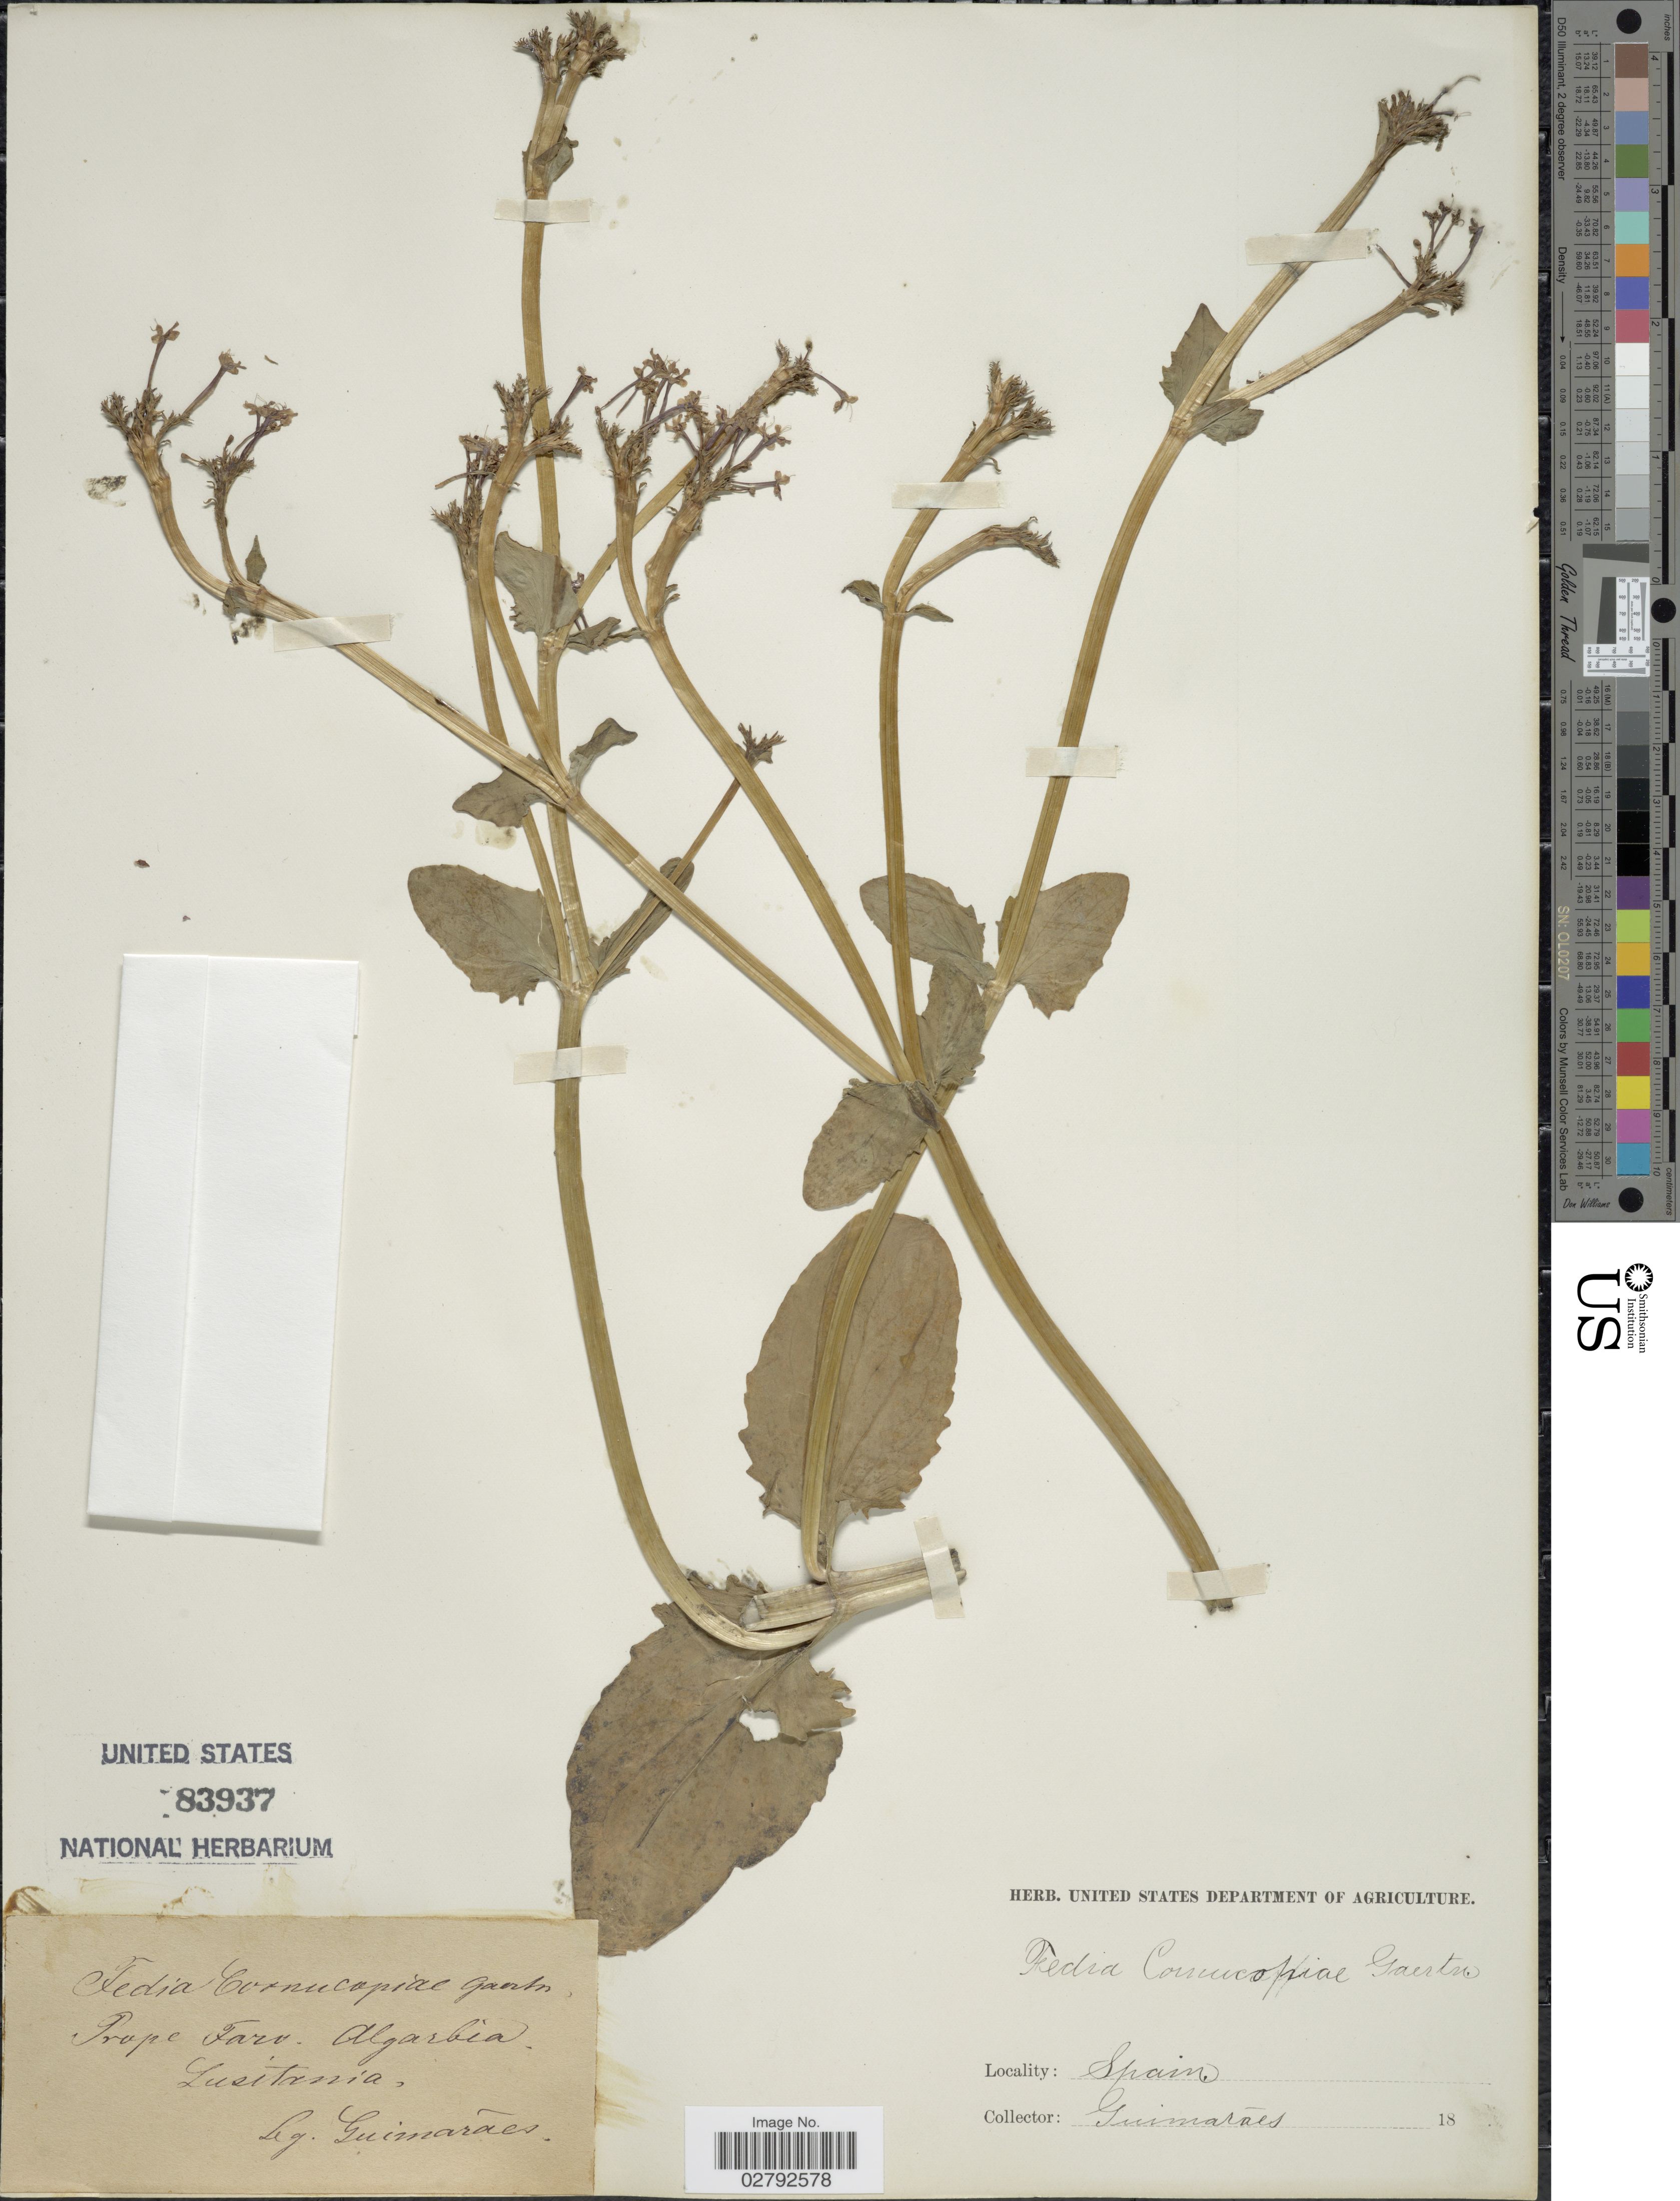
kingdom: Plantae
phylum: Tracheophyta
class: Magnoliopsida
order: Dipsacales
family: Caprifoliaceae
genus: Fedia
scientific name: Fedia cornucopiae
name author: Gaertn.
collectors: J. A. Guimaraes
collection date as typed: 18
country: Portugal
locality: Prope Faro. Algarbia. Lusitania.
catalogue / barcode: US 83937